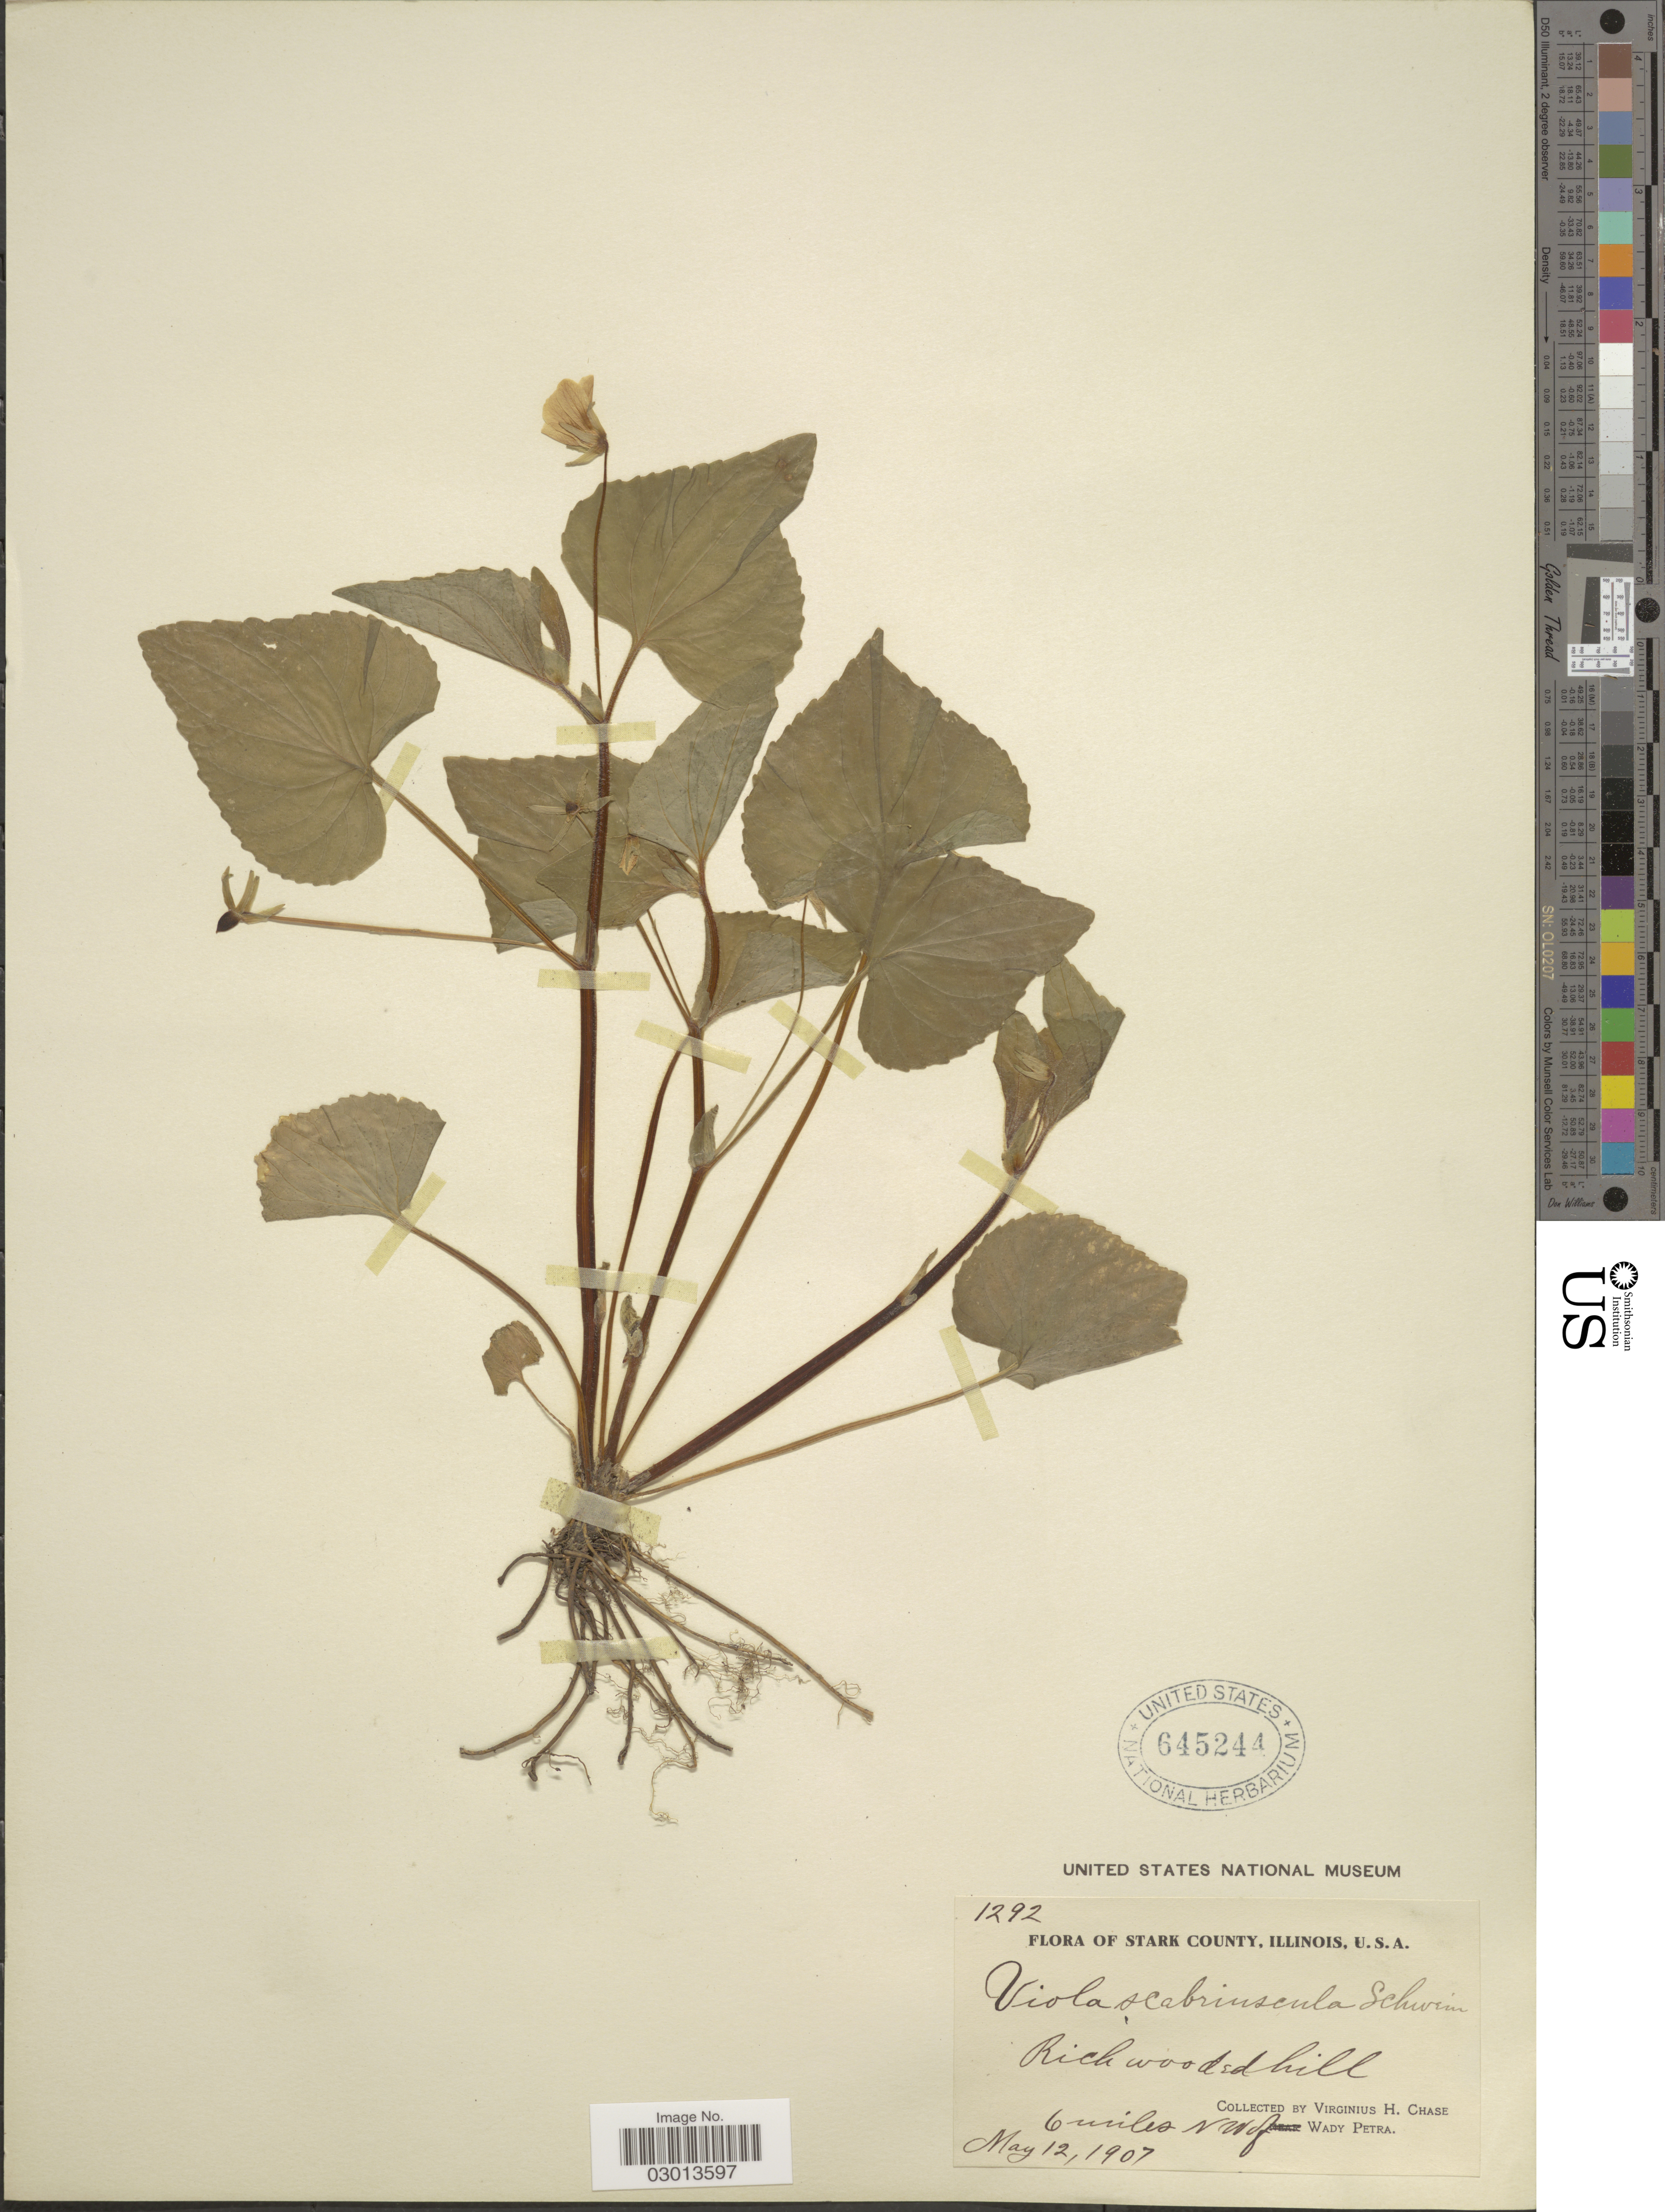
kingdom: Plantae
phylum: Tracheophyta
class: Magnoliopsida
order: Malpighiales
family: Violaceae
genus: Viola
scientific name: Viola pensylvanica var. leiocarpa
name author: (Fernald & Wiegand) Fernald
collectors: V. H. Chase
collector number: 1292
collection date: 1907-05-12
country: United States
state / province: Illinois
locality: Stark County. U.S.A. 6 miles NW of Wady Petra.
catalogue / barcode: US 645244